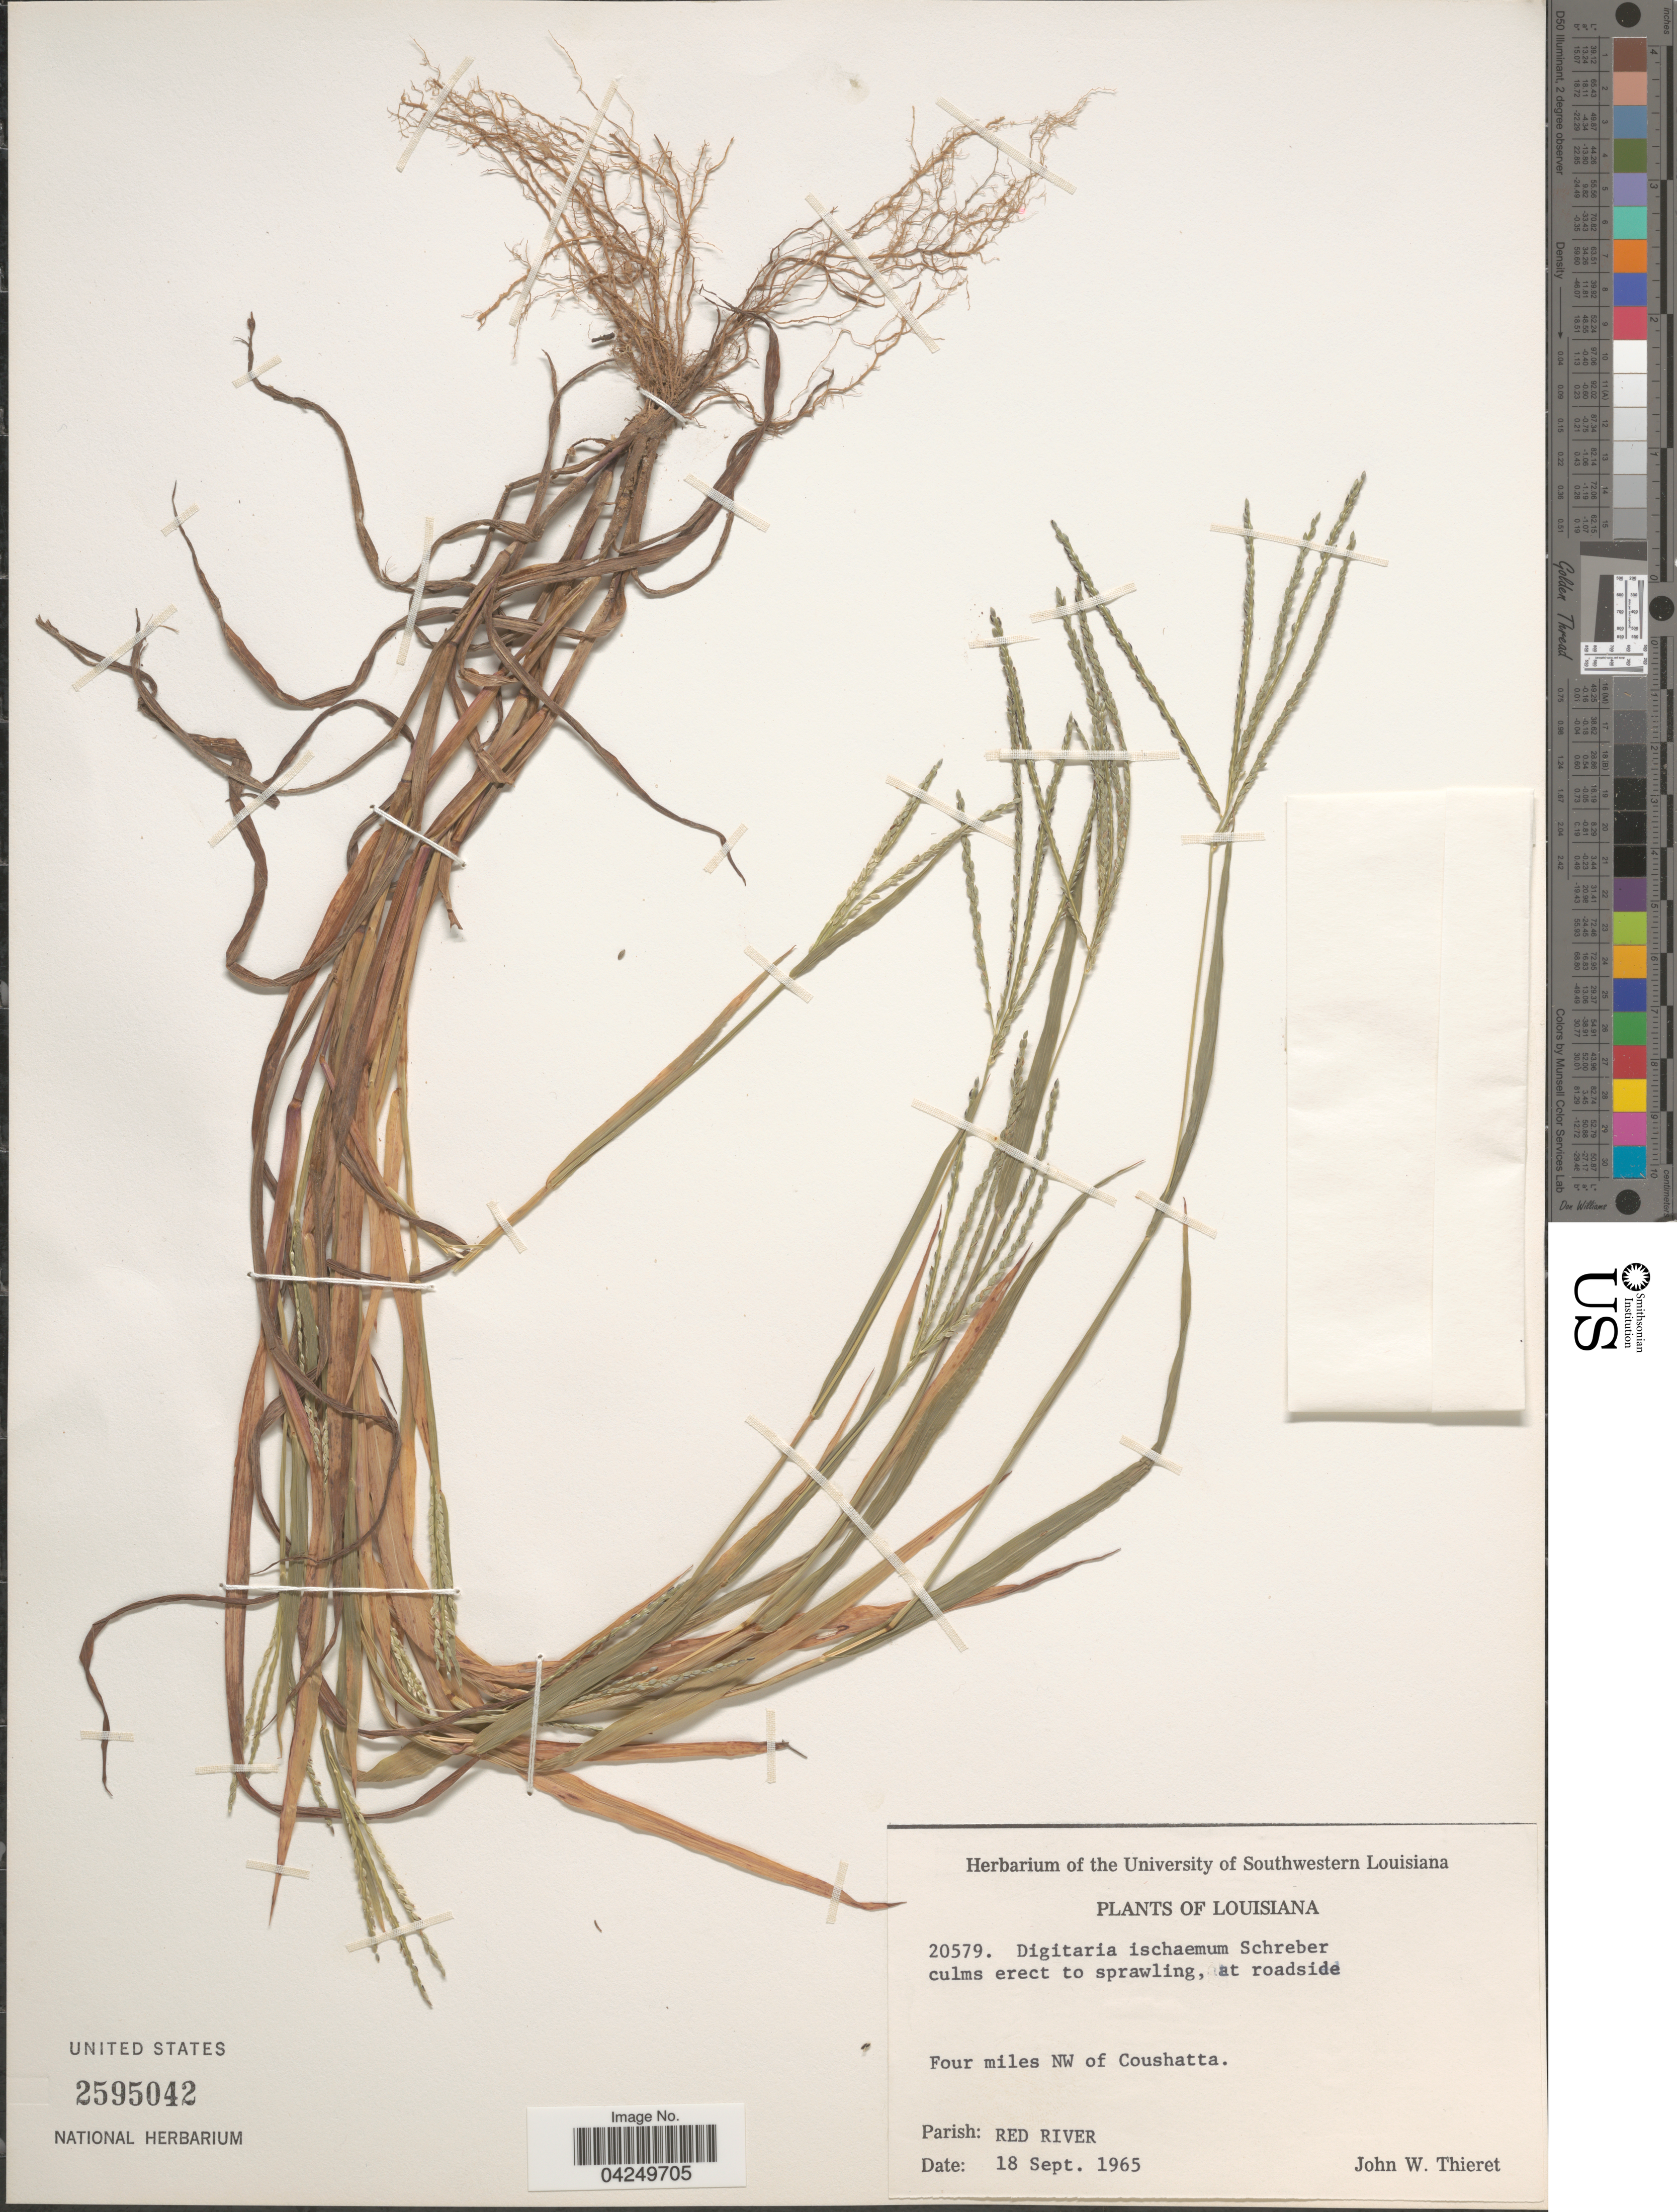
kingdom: Plantae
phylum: Tracheophyta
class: Liliopsida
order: Poales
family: Poaceae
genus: Digitaria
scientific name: Digitaria ischaemum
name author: (Schreber) Schreber ex Muhl.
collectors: J. W. Thieret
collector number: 20579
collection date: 1965-09-18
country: United States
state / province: Louisiana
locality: Four miles NW of Coushatta. Parish: Red River.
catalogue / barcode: US 2595042